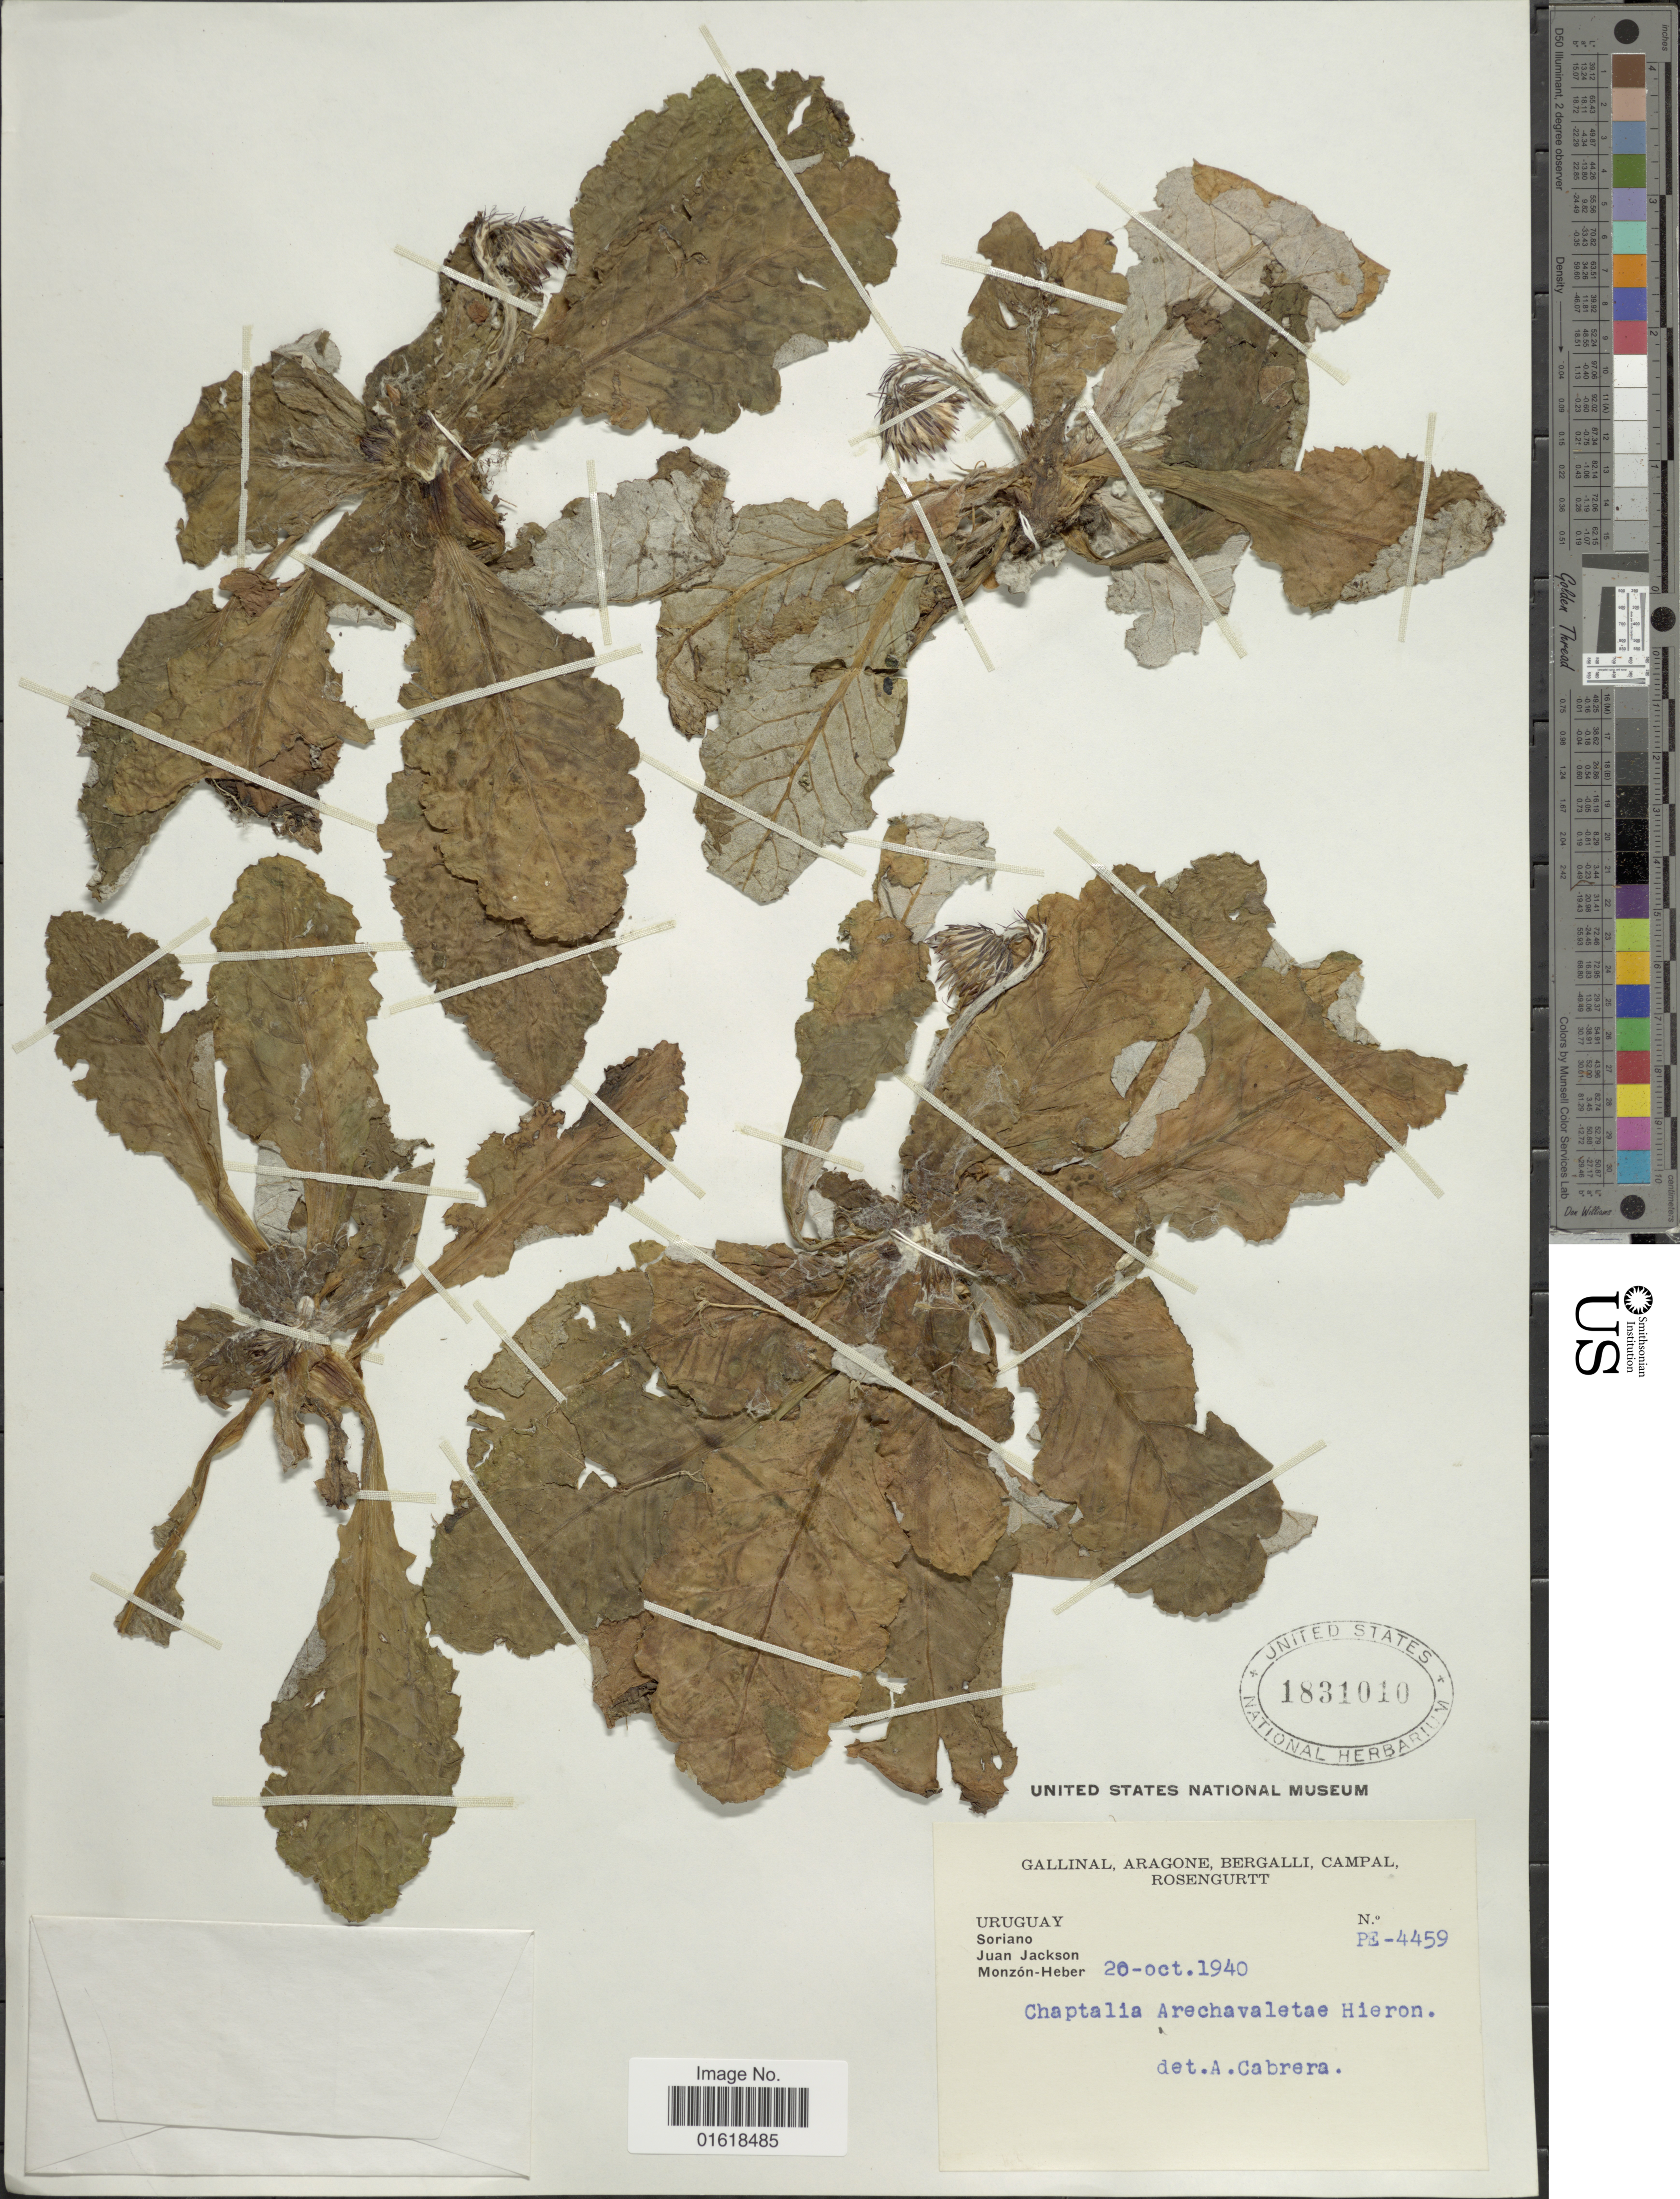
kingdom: Plantae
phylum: Tracheophyta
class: Magnoliopsida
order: Asterales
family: Asteraceae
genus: Chaptalia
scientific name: Chaptalia arechavaletae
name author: Arechav.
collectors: -. Gallinal, -- Aragone, -- Bergalli, -- Campal & Rosengurtt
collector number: PE-4459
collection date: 1940-10-20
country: Uruguay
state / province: Soriano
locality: Juan Jackson. Monzón-Heber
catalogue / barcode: US 1831010